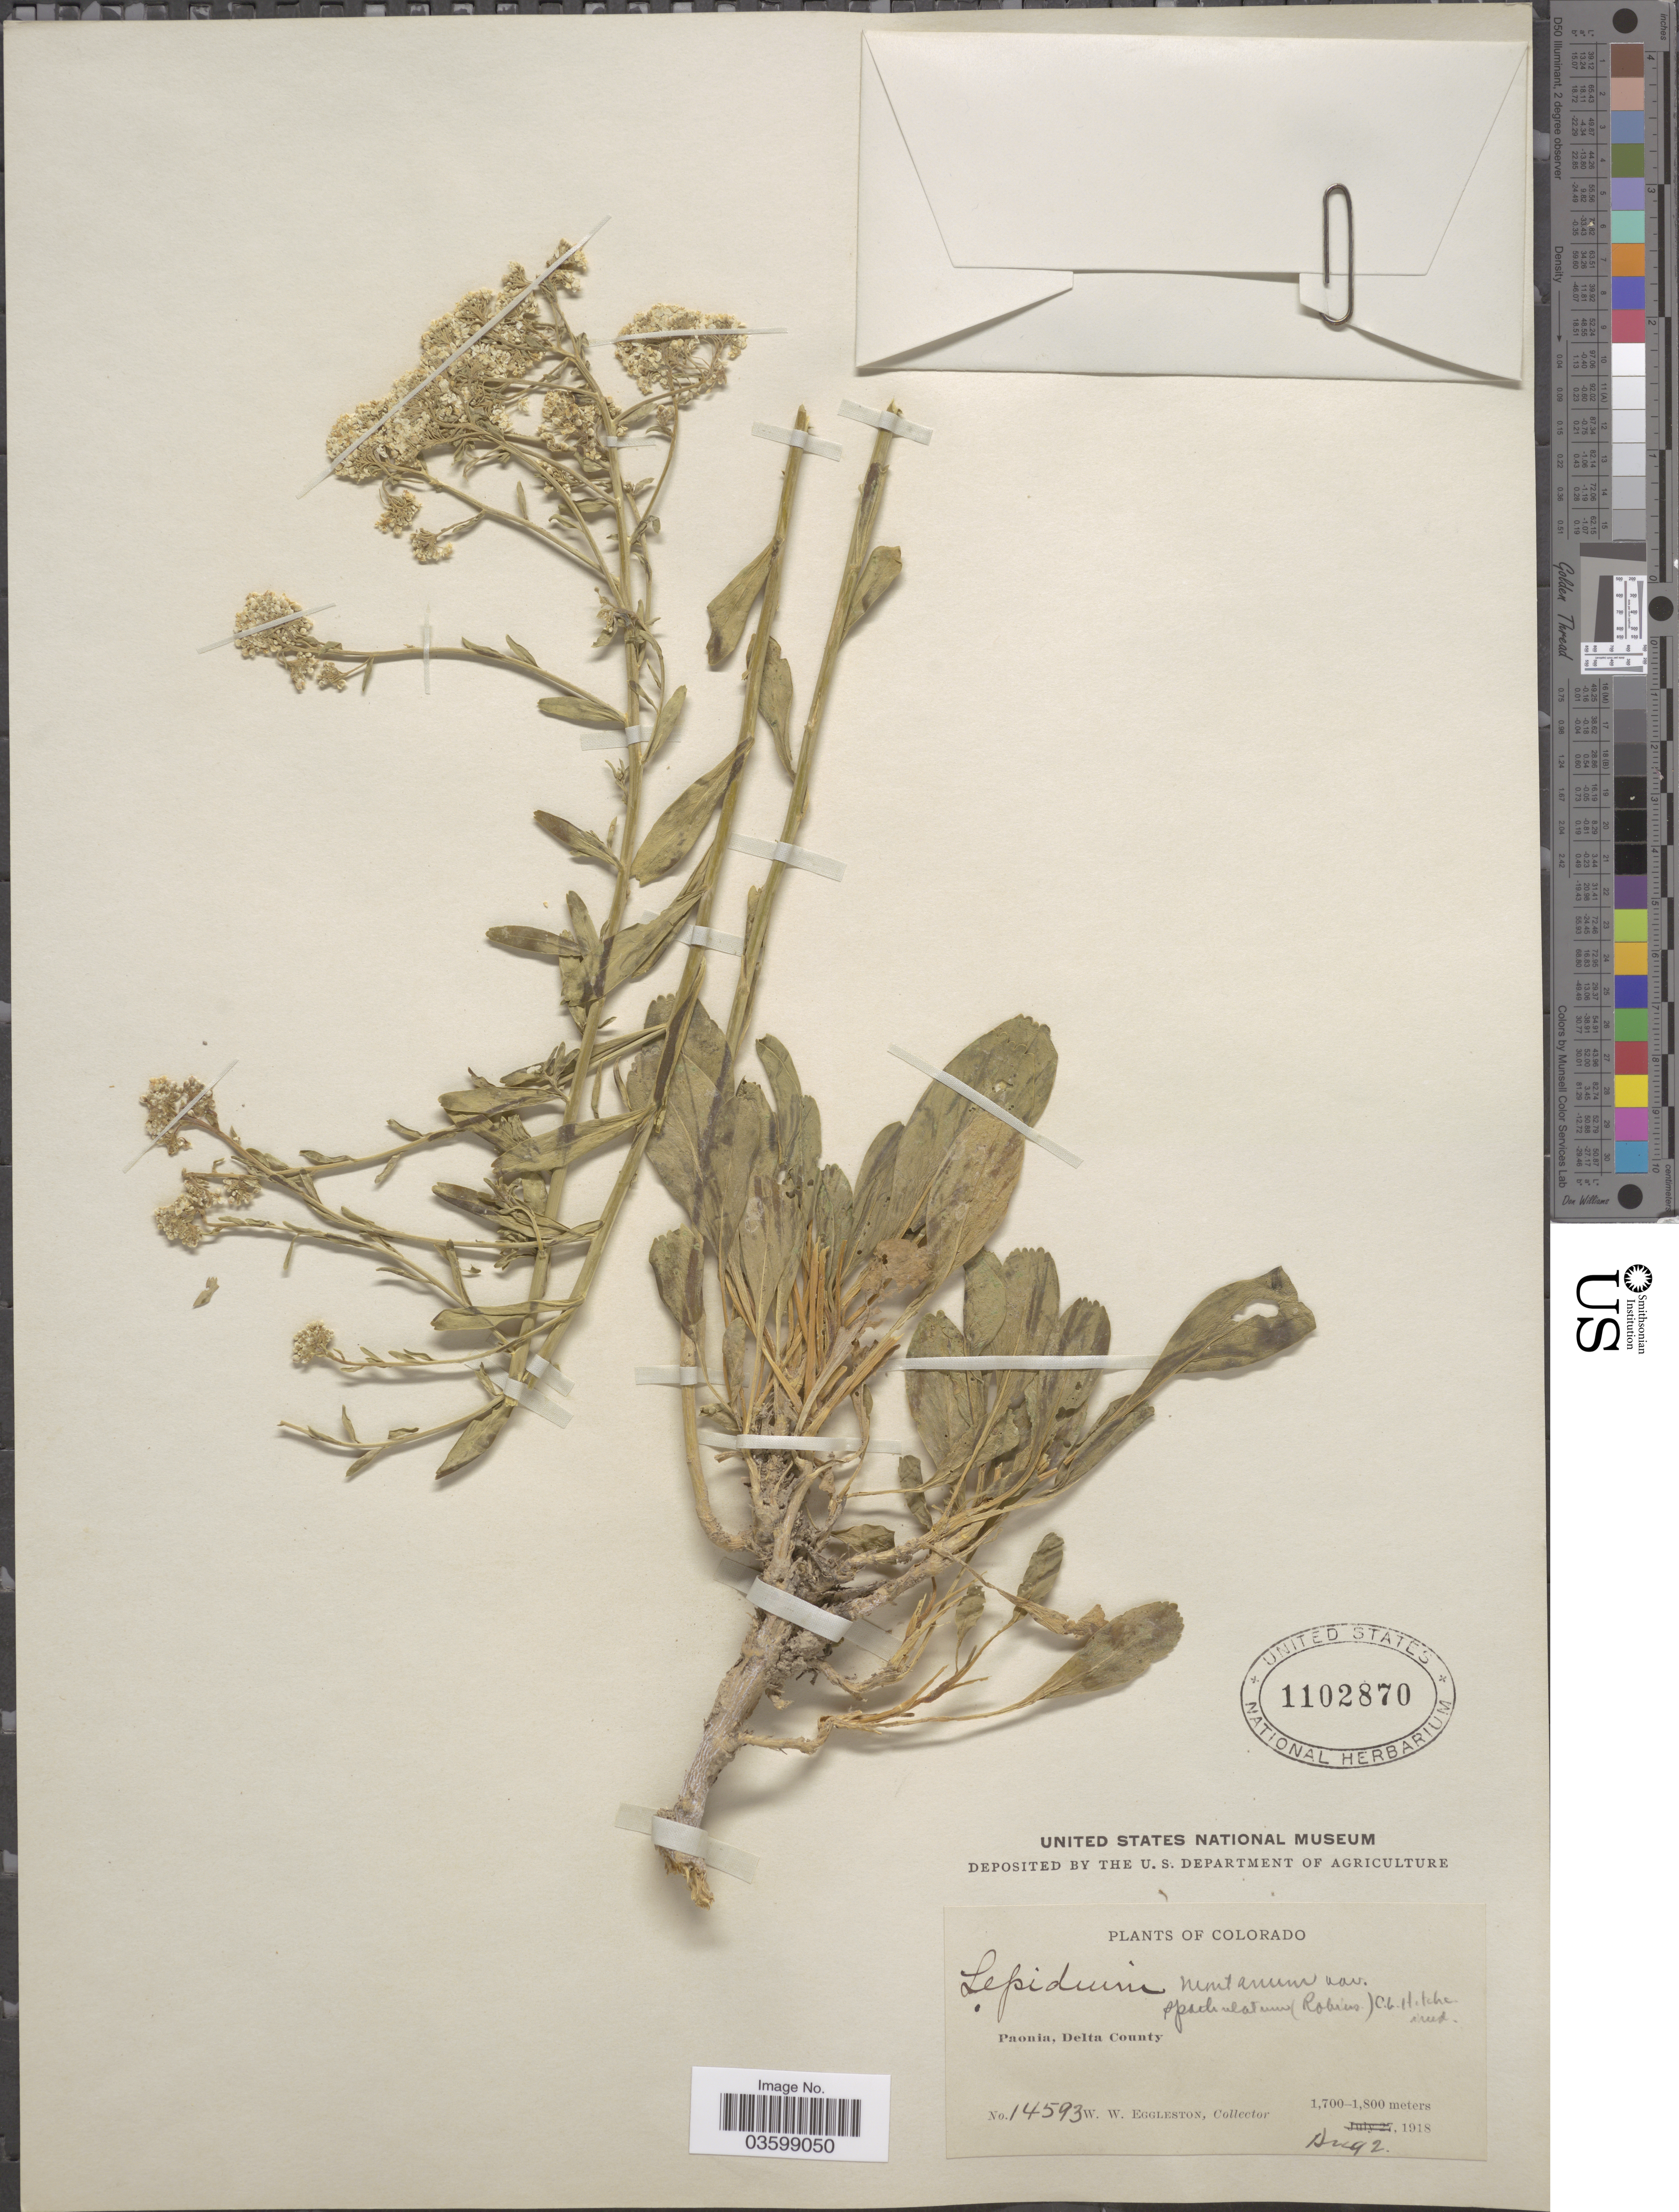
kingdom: Plantae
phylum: Tracheophyta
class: Magnoliopsida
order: Brassicales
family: Brassicaceae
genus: Lepidium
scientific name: Lepidium montanum var. spatulatum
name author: (B.L. Rob.) C.L. Hitchc.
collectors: W. W. Eggleston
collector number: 14593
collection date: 1918-08-02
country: United States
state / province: Colorado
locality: Paonia, Delta County.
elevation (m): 1700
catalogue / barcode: US 1102870